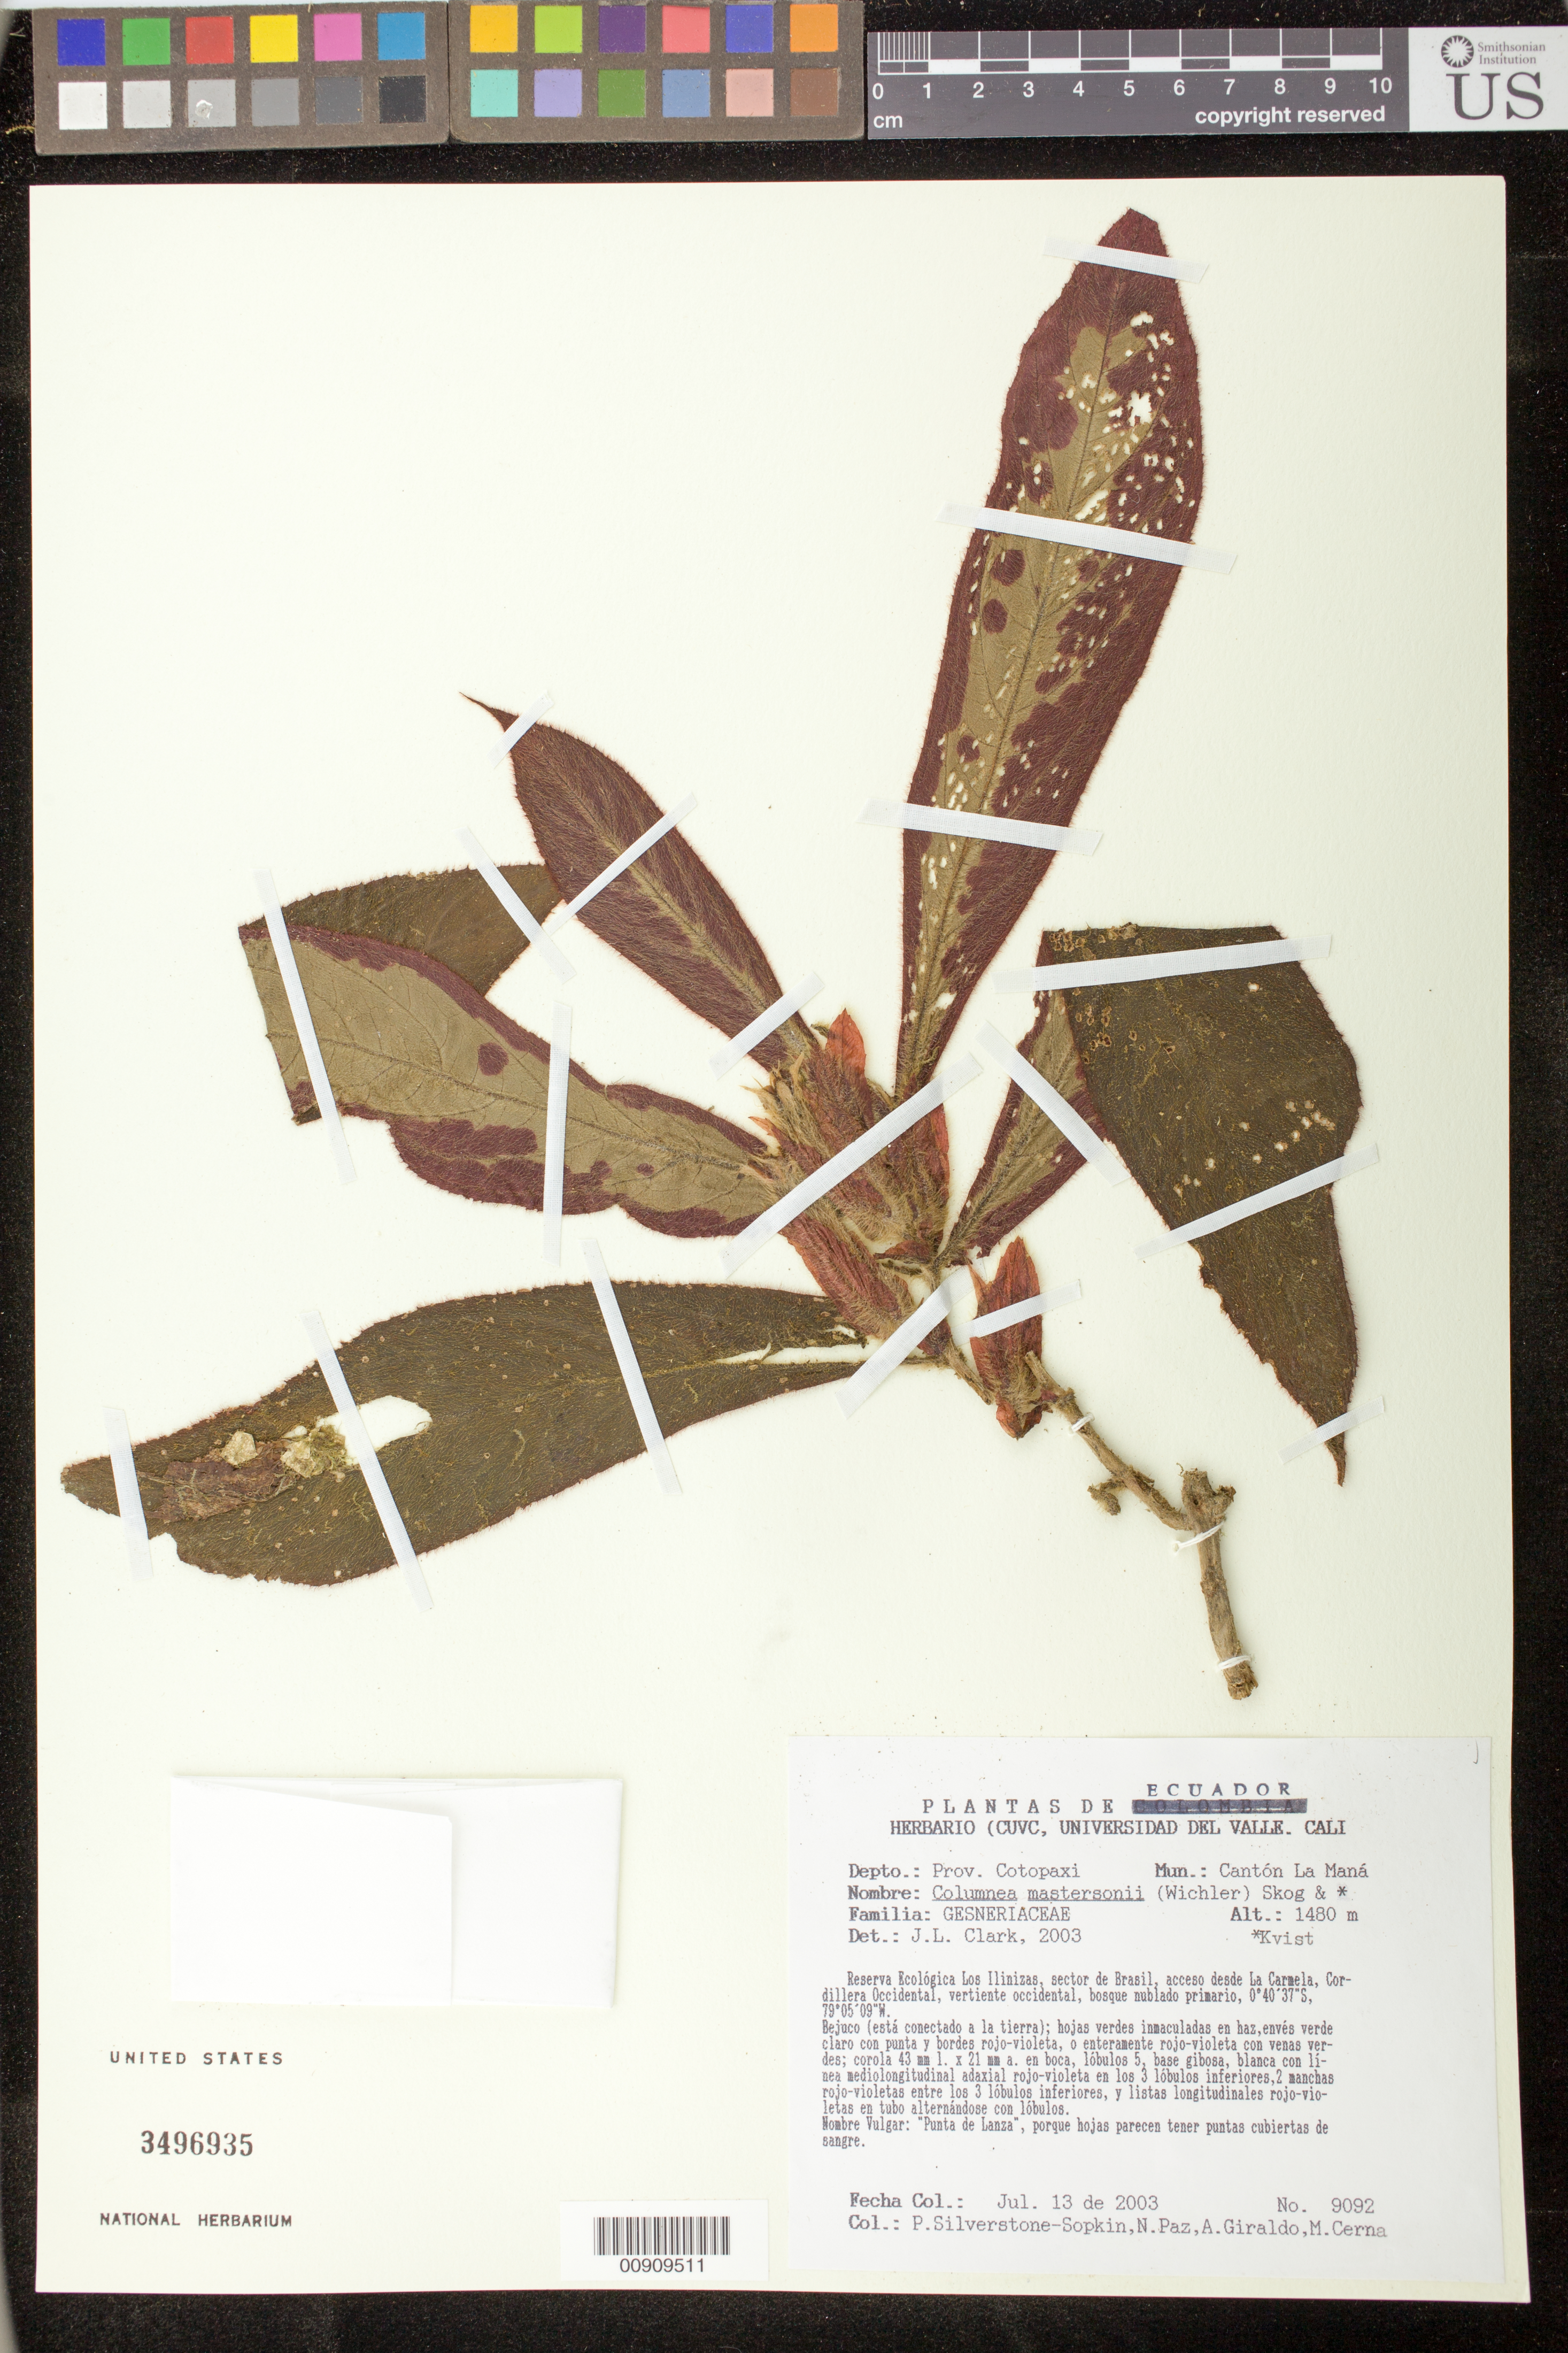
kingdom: Plantae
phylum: Tracheophyta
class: Magnoliopsida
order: Lamiales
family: Gesneriaceae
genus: Columnea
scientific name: Columnea asteroloma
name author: (Wiehler) L.E. Skog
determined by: Skog, Laurence E.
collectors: P. A. Silverstone-Sopkin, N. Paz, A. Giraldo & M. Cerna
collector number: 9092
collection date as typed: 13 Jul 2003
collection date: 2003-07-13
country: Ecuador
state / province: Cotopaxi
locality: Cantón La Maná. Reserva Ecológica Los Ilinizas, sector de Brasil, acceso desde La Carmela, Cordillera Occidental, vertiente occidental.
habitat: Bosque nublado primario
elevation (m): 1480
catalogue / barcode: US 3496935